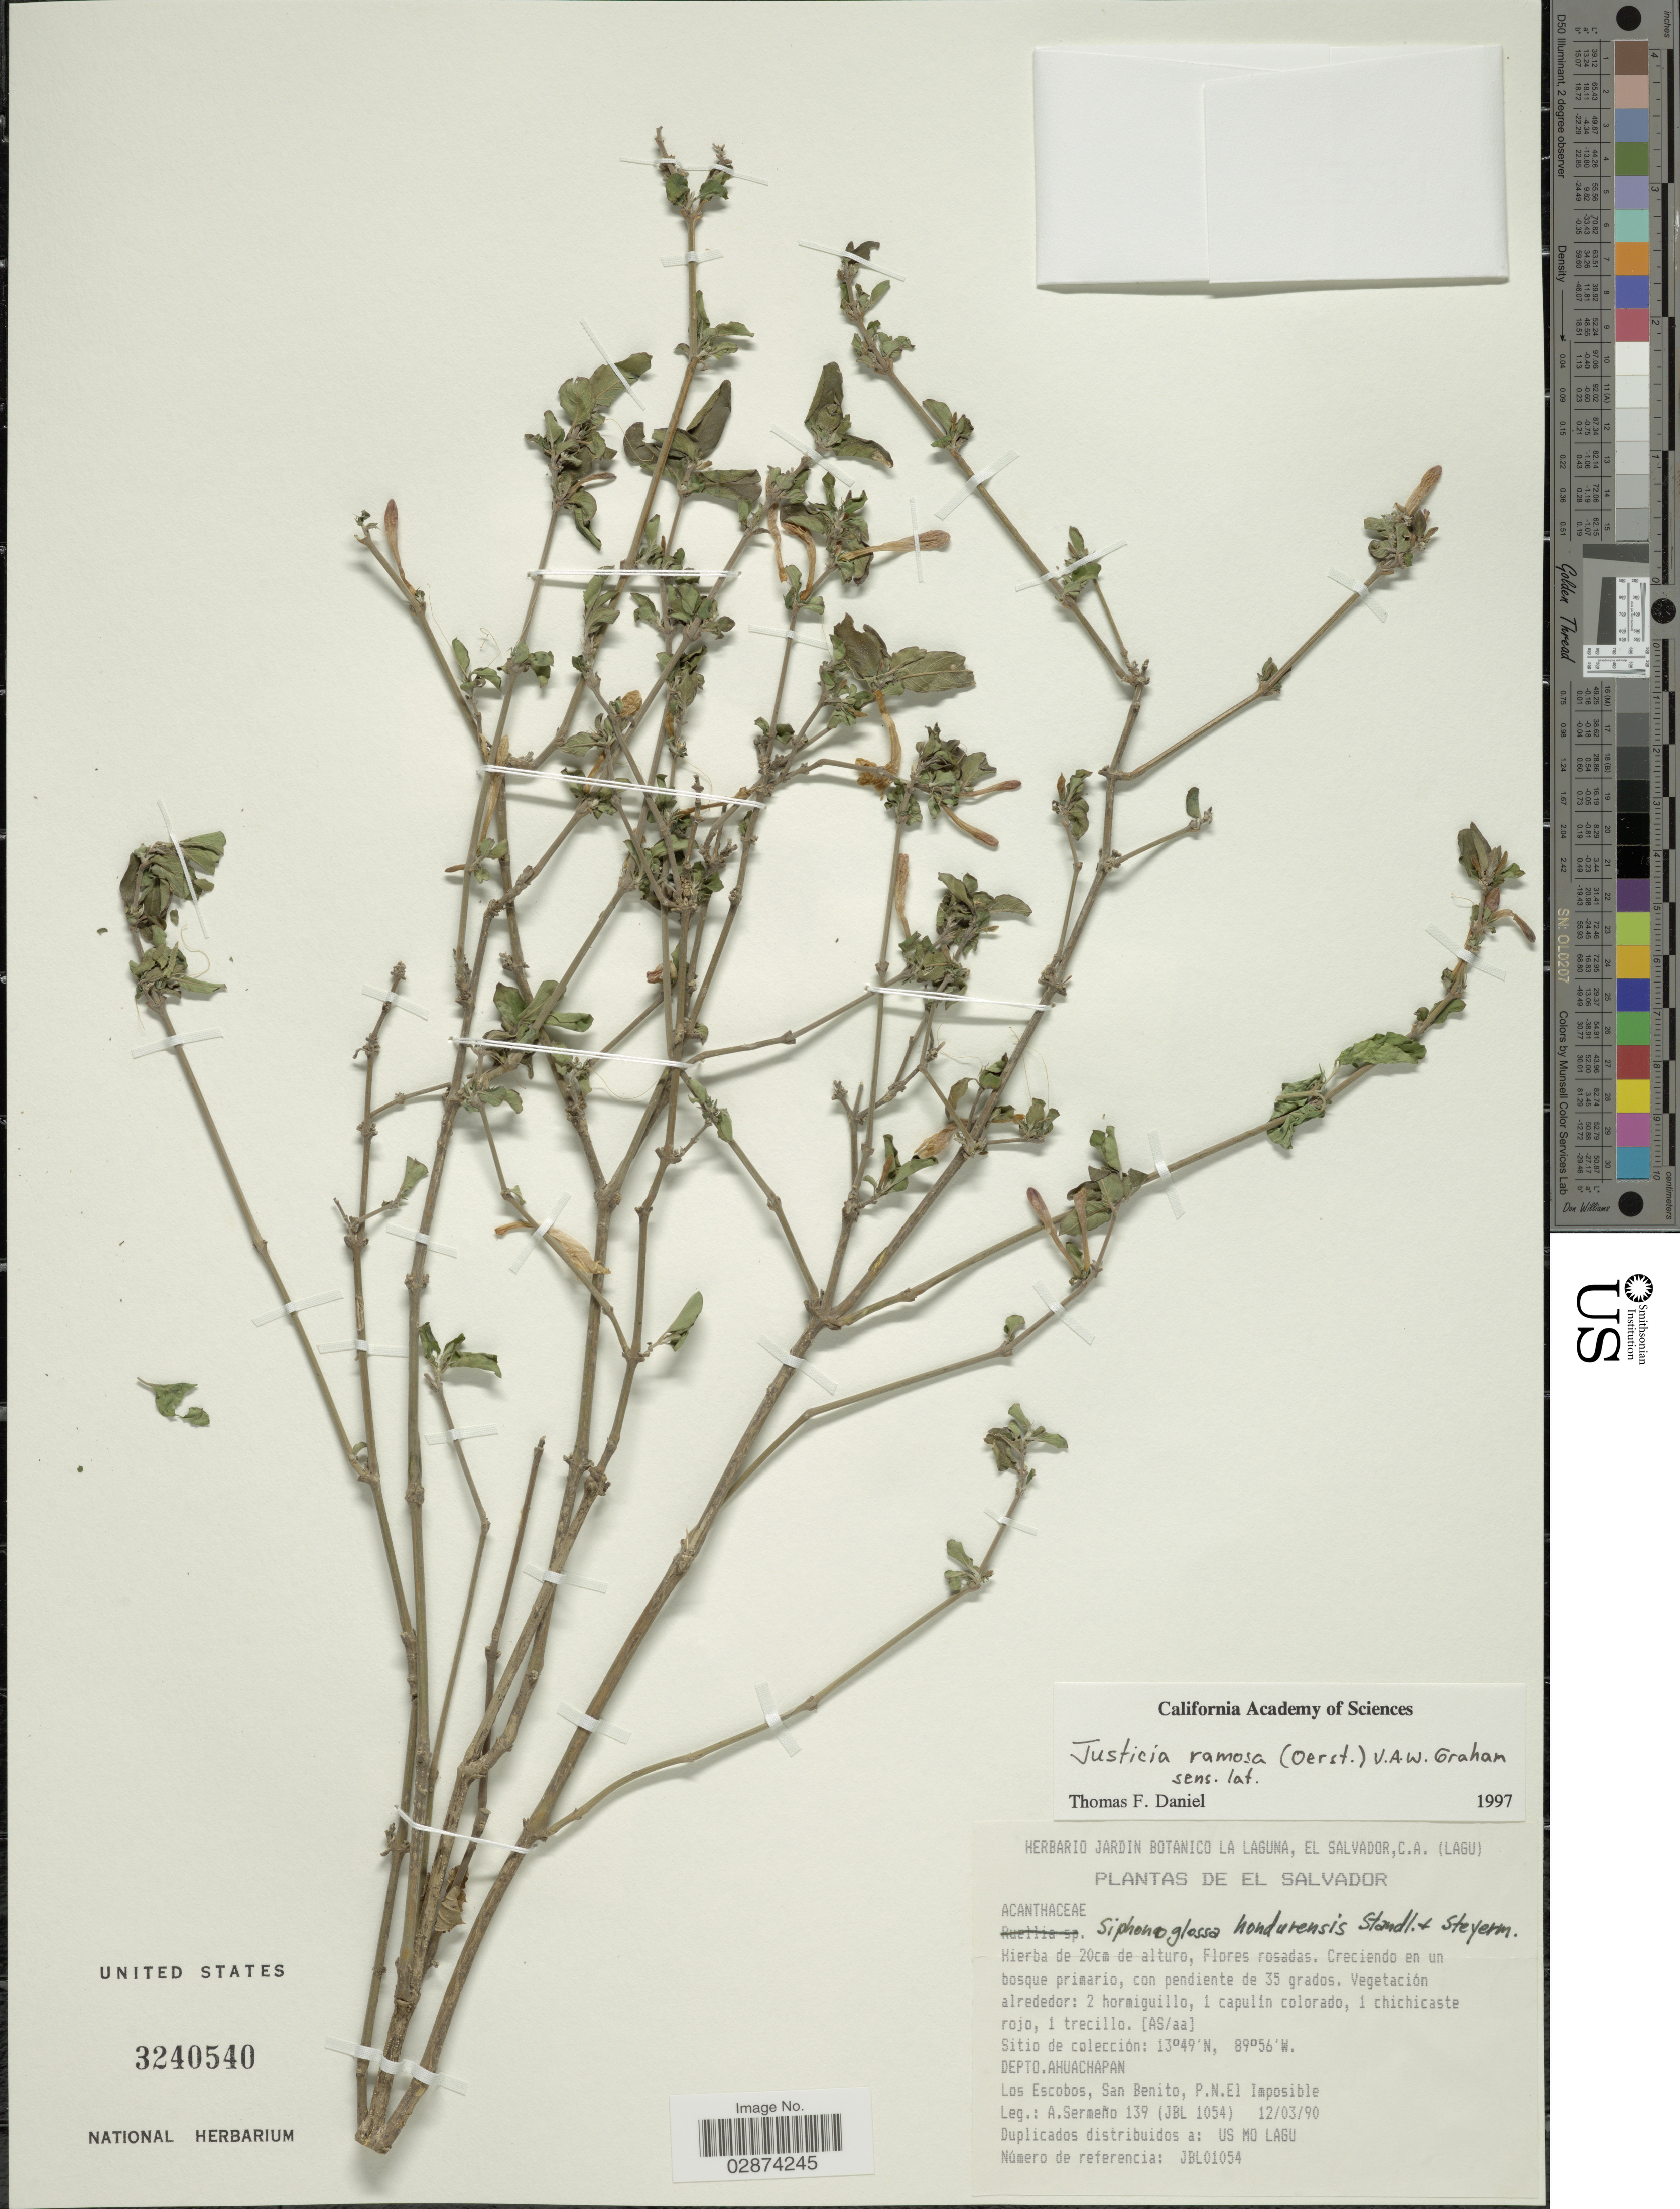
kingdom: Plantae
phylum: Tracheophyta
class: Magnoliopsida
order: Lamiales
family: Acanthaceae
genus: Justicia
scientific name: Justicia ramosa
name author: (Oerst.) V.A.W. Graham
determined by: Fisher, Amanda, (LOB), California State University, Long Beach (UNITED STATES)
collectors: A. Sermeno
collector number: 139 (JBL 1054)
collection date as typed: Transcribed d/m/y: 12/3/90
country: El Salvador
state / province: Ahuachapan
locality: Depto. Ahuachapan. Los Escobos, San Benito, P.N.El Imposible.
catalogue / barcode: US 3240540